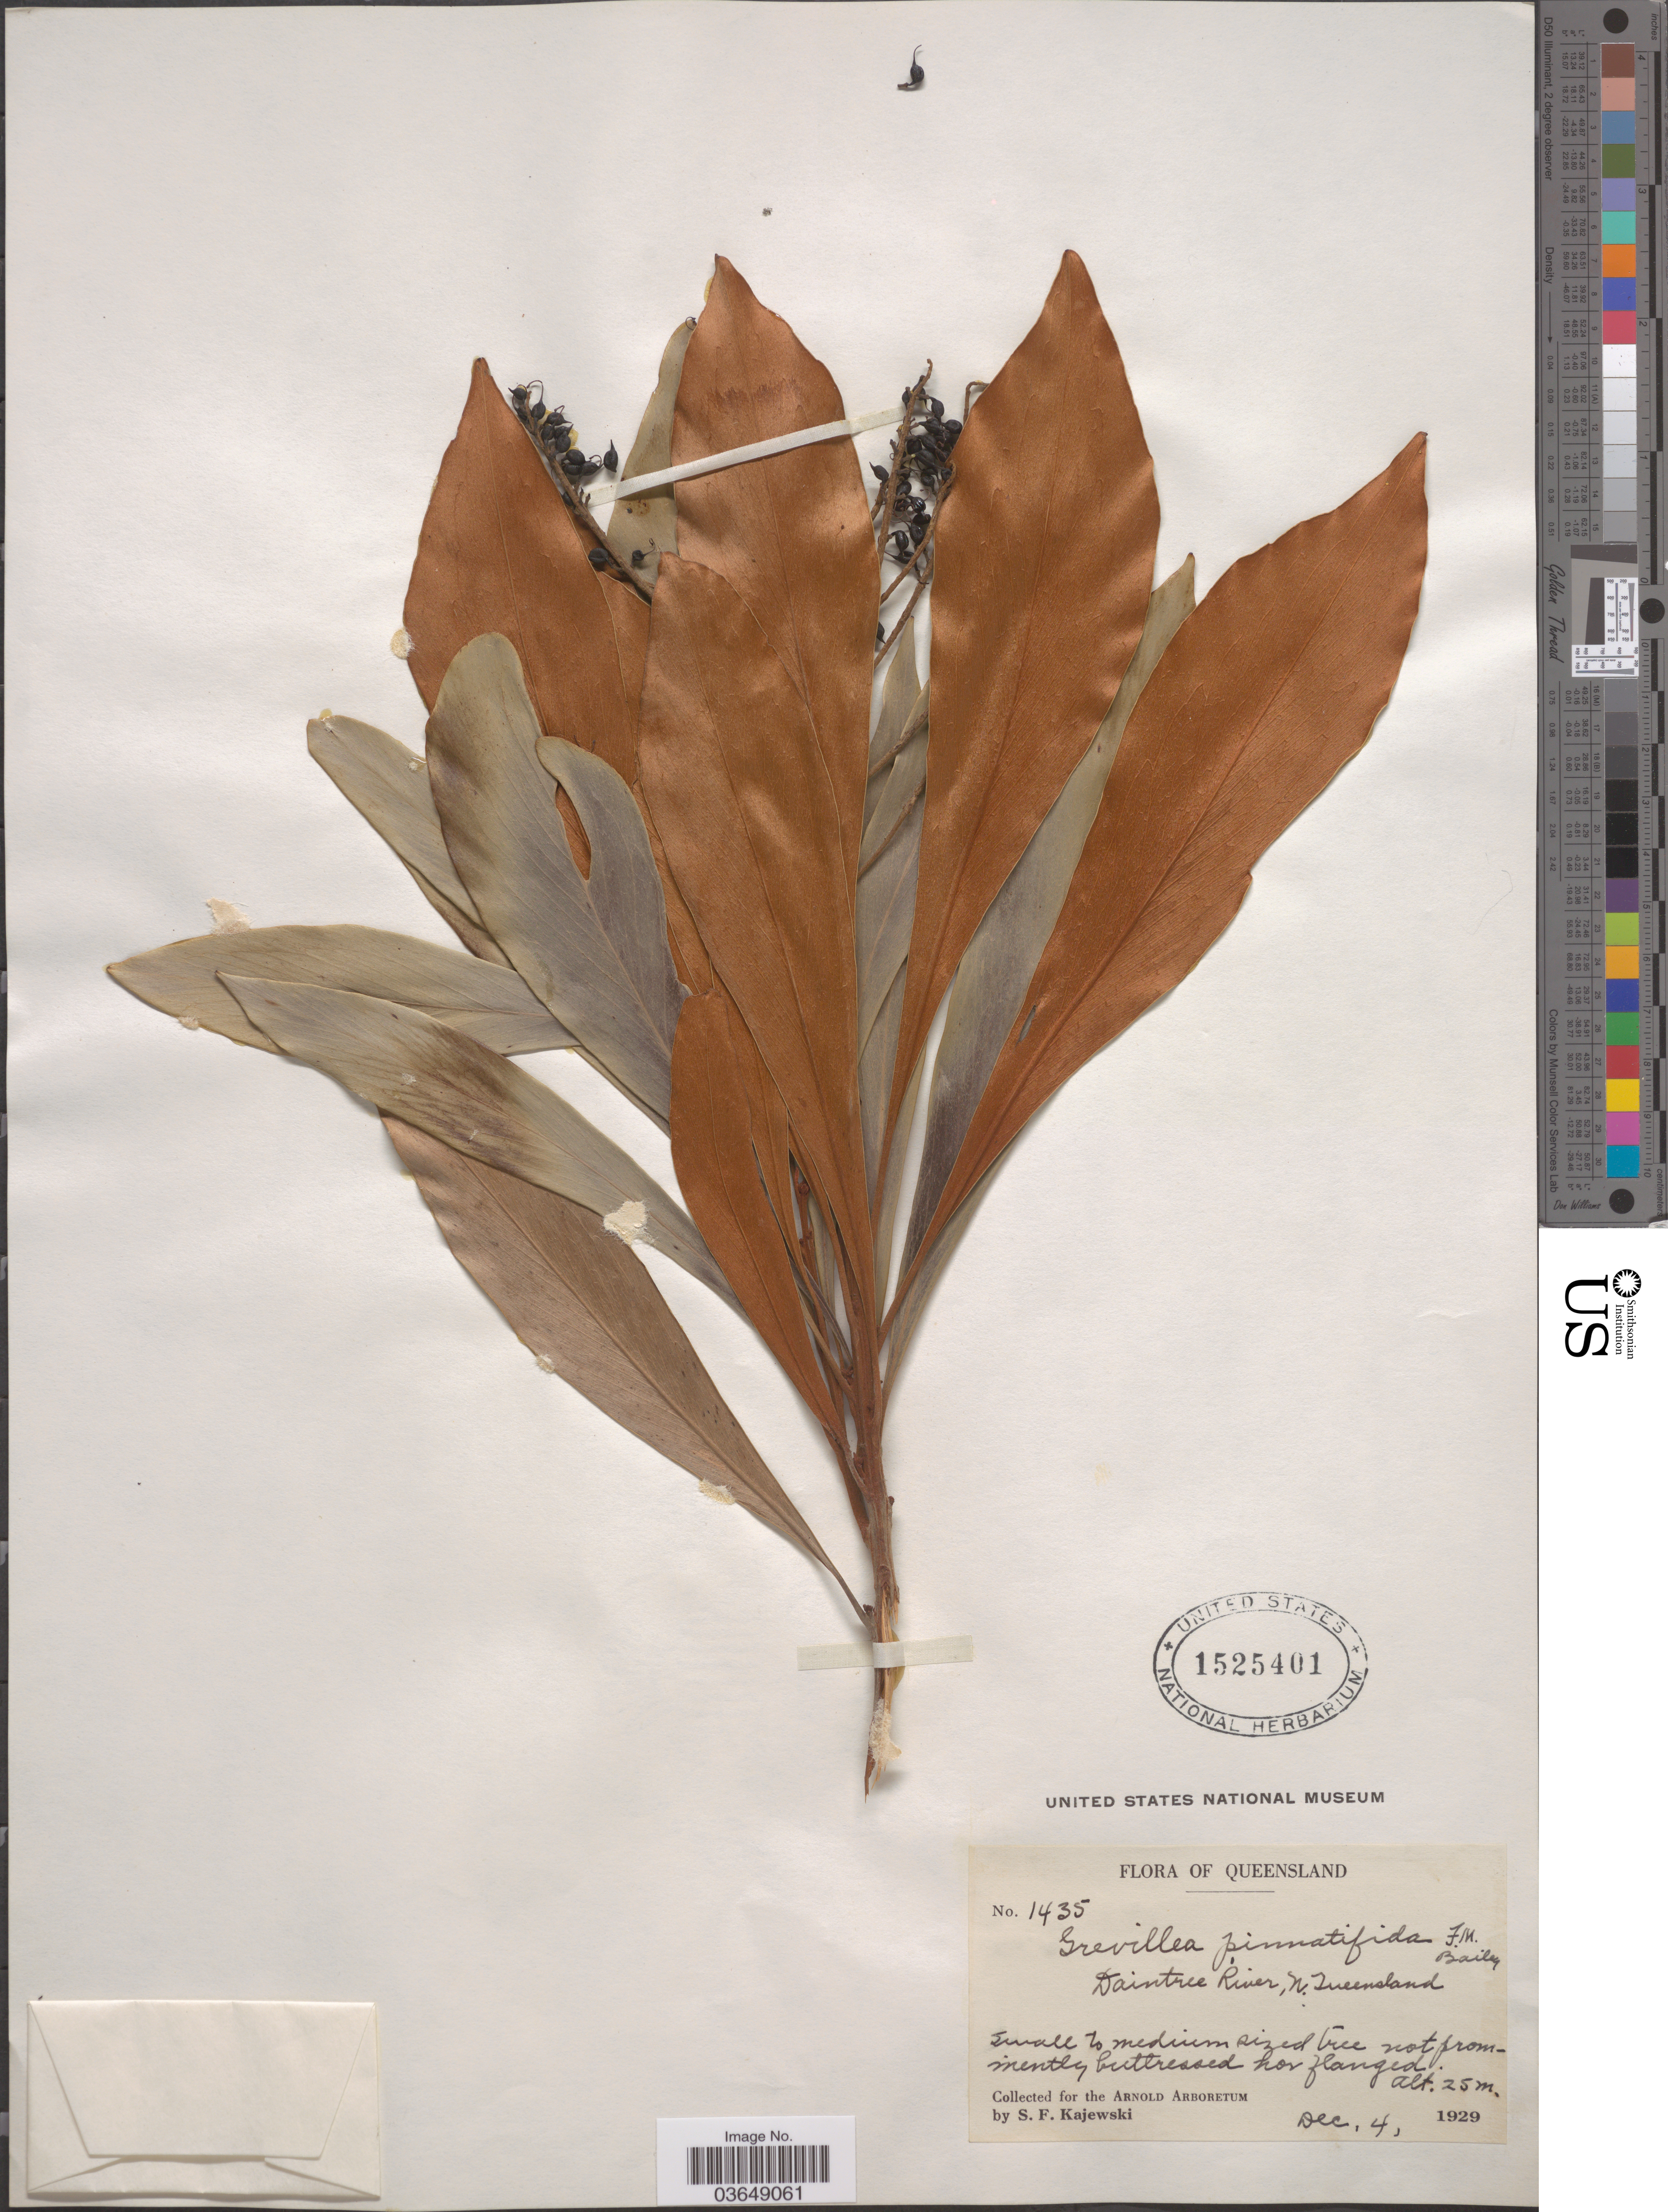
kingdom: Plantae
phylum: Tracheophyta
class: Magnoliopsida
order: Proteales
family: Proteaceae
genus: Grevillea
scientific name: Grevillea pinnatifida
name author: F.M. Bailey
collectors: S. Kajewski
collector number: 1435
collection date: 1929-12-04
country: Australia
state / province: Queensland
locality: Daintree River, N. Queensland.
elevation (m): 25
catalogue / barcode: US 1525401